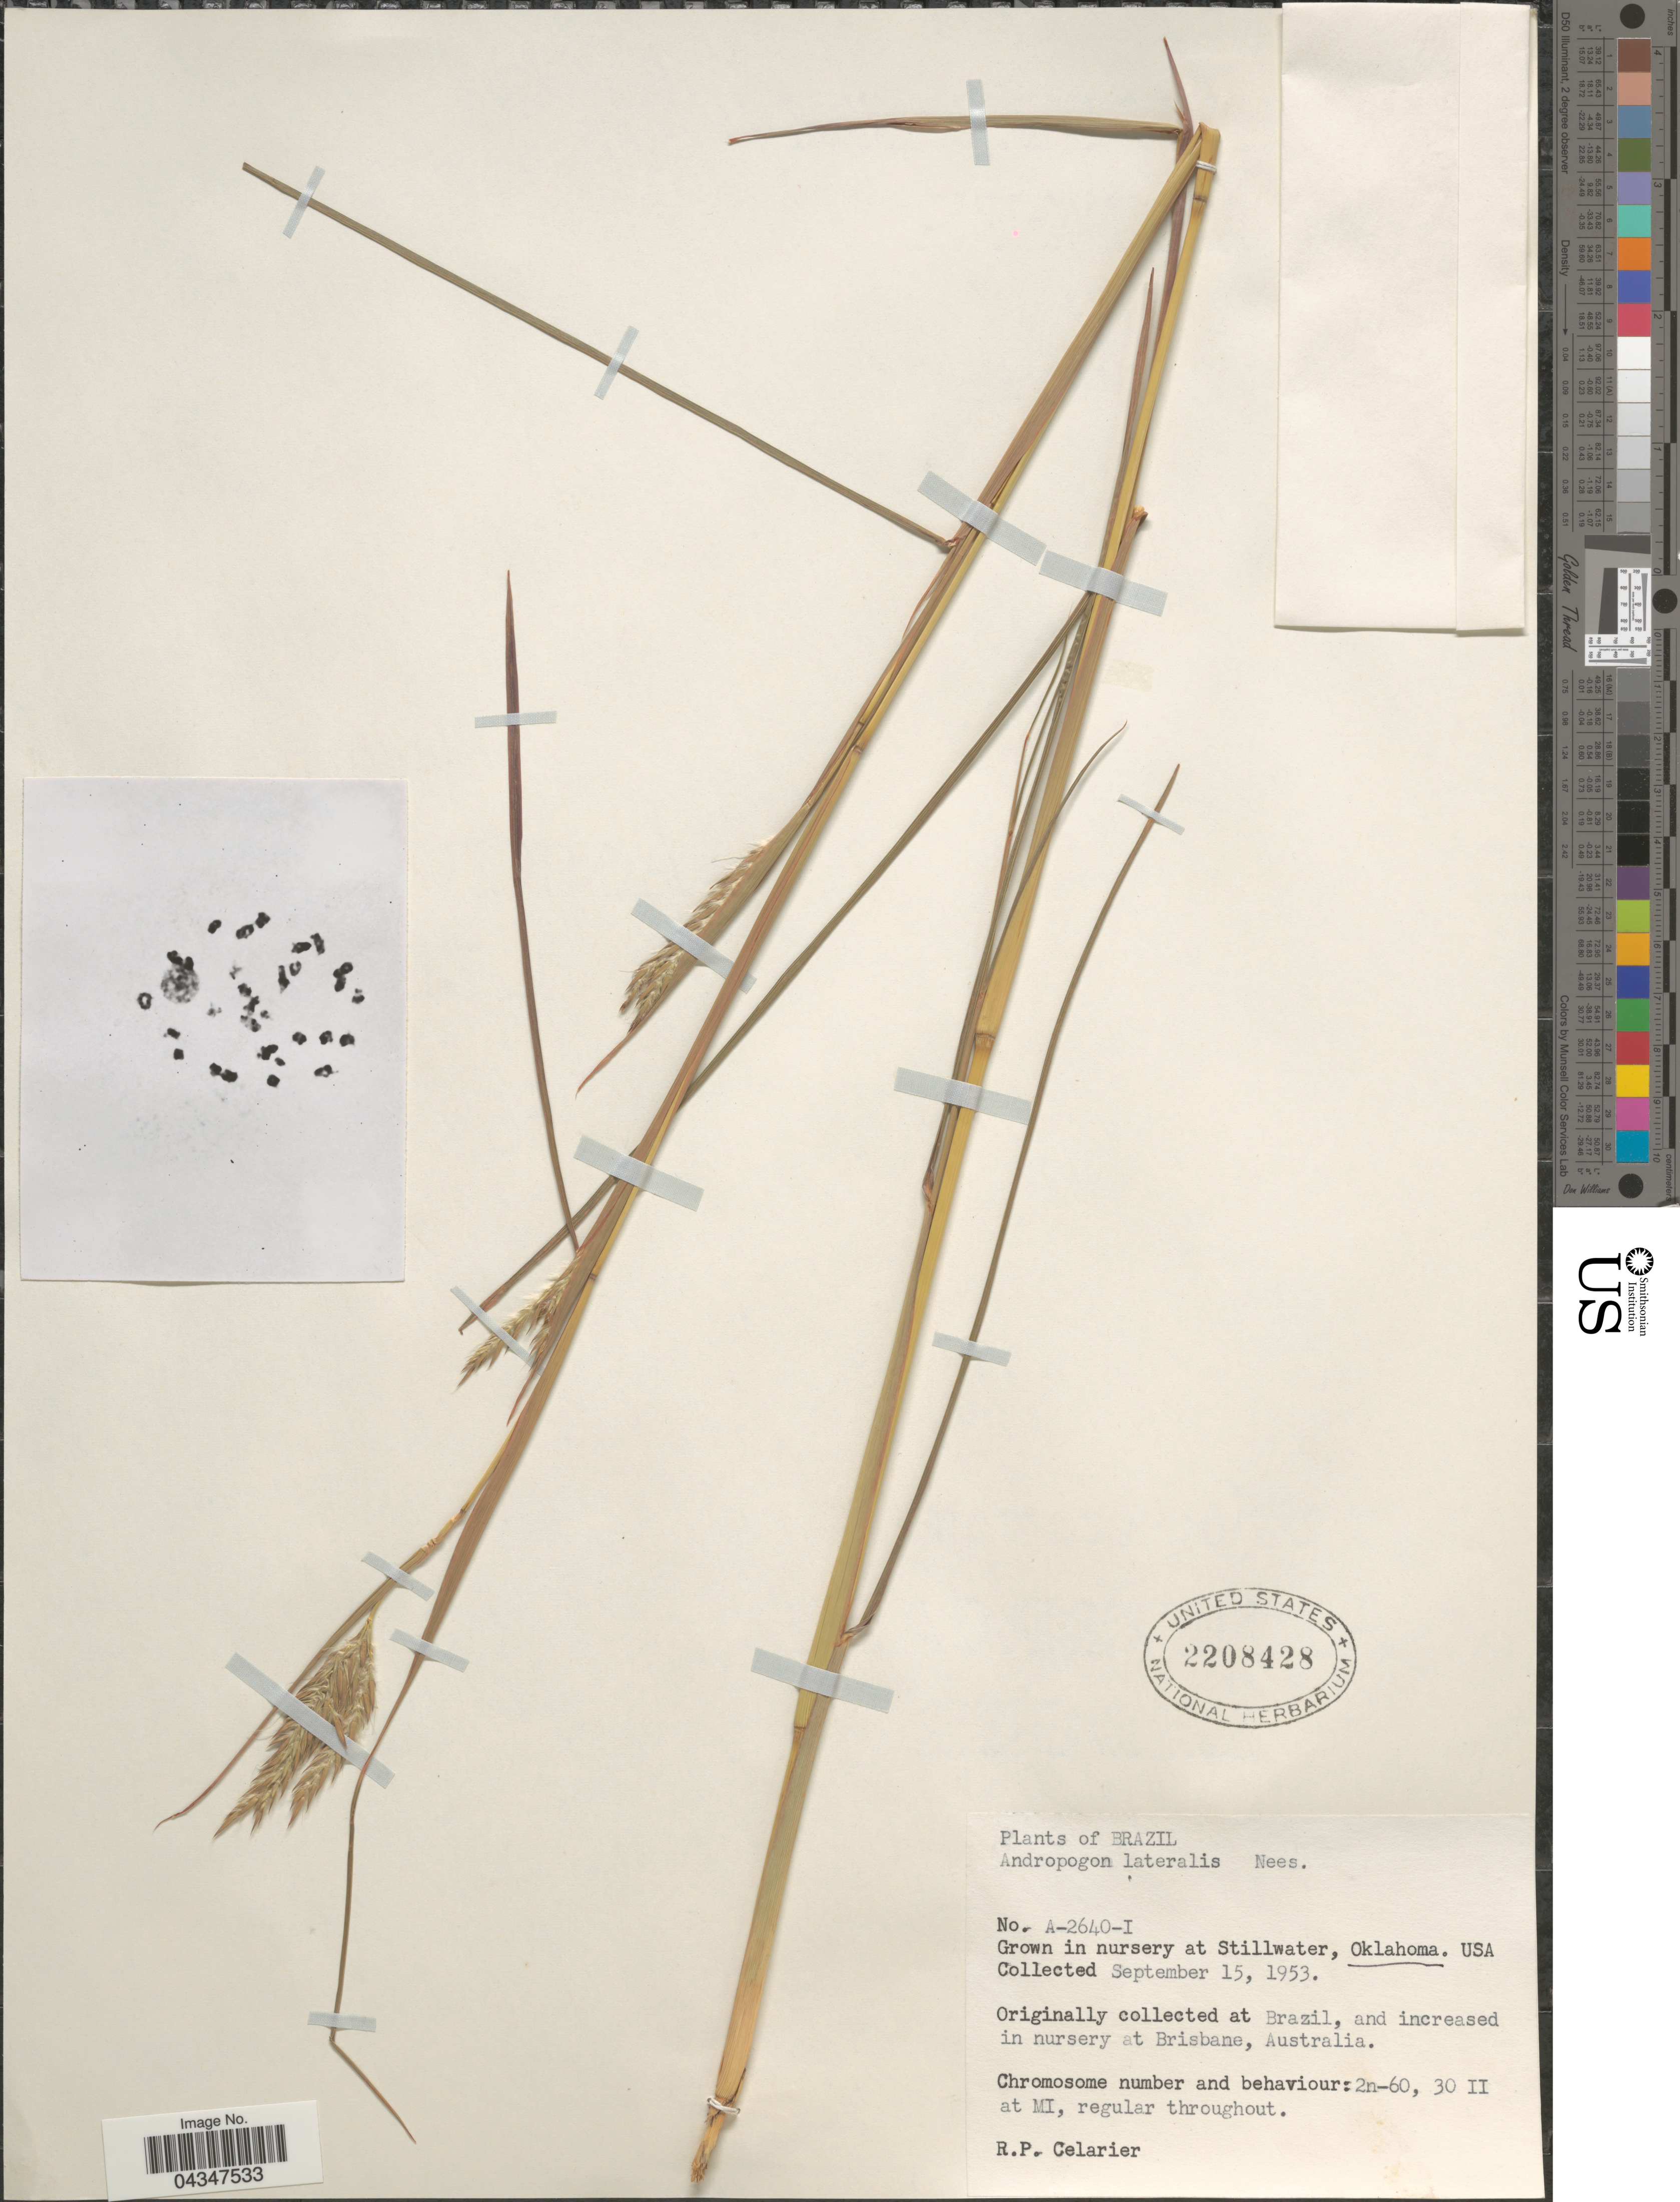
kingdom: Plantae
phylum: Tracheophyta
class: Liliopsida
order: Poales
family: Poaceae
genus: Andropogon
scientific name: Andropogon lateralis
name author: Nees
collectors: R. Celarier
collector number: A-2640-I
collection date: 1953-09-15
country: United States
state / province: Oklahoma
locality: In nursery at Stillwater.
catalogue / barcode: US 2208428